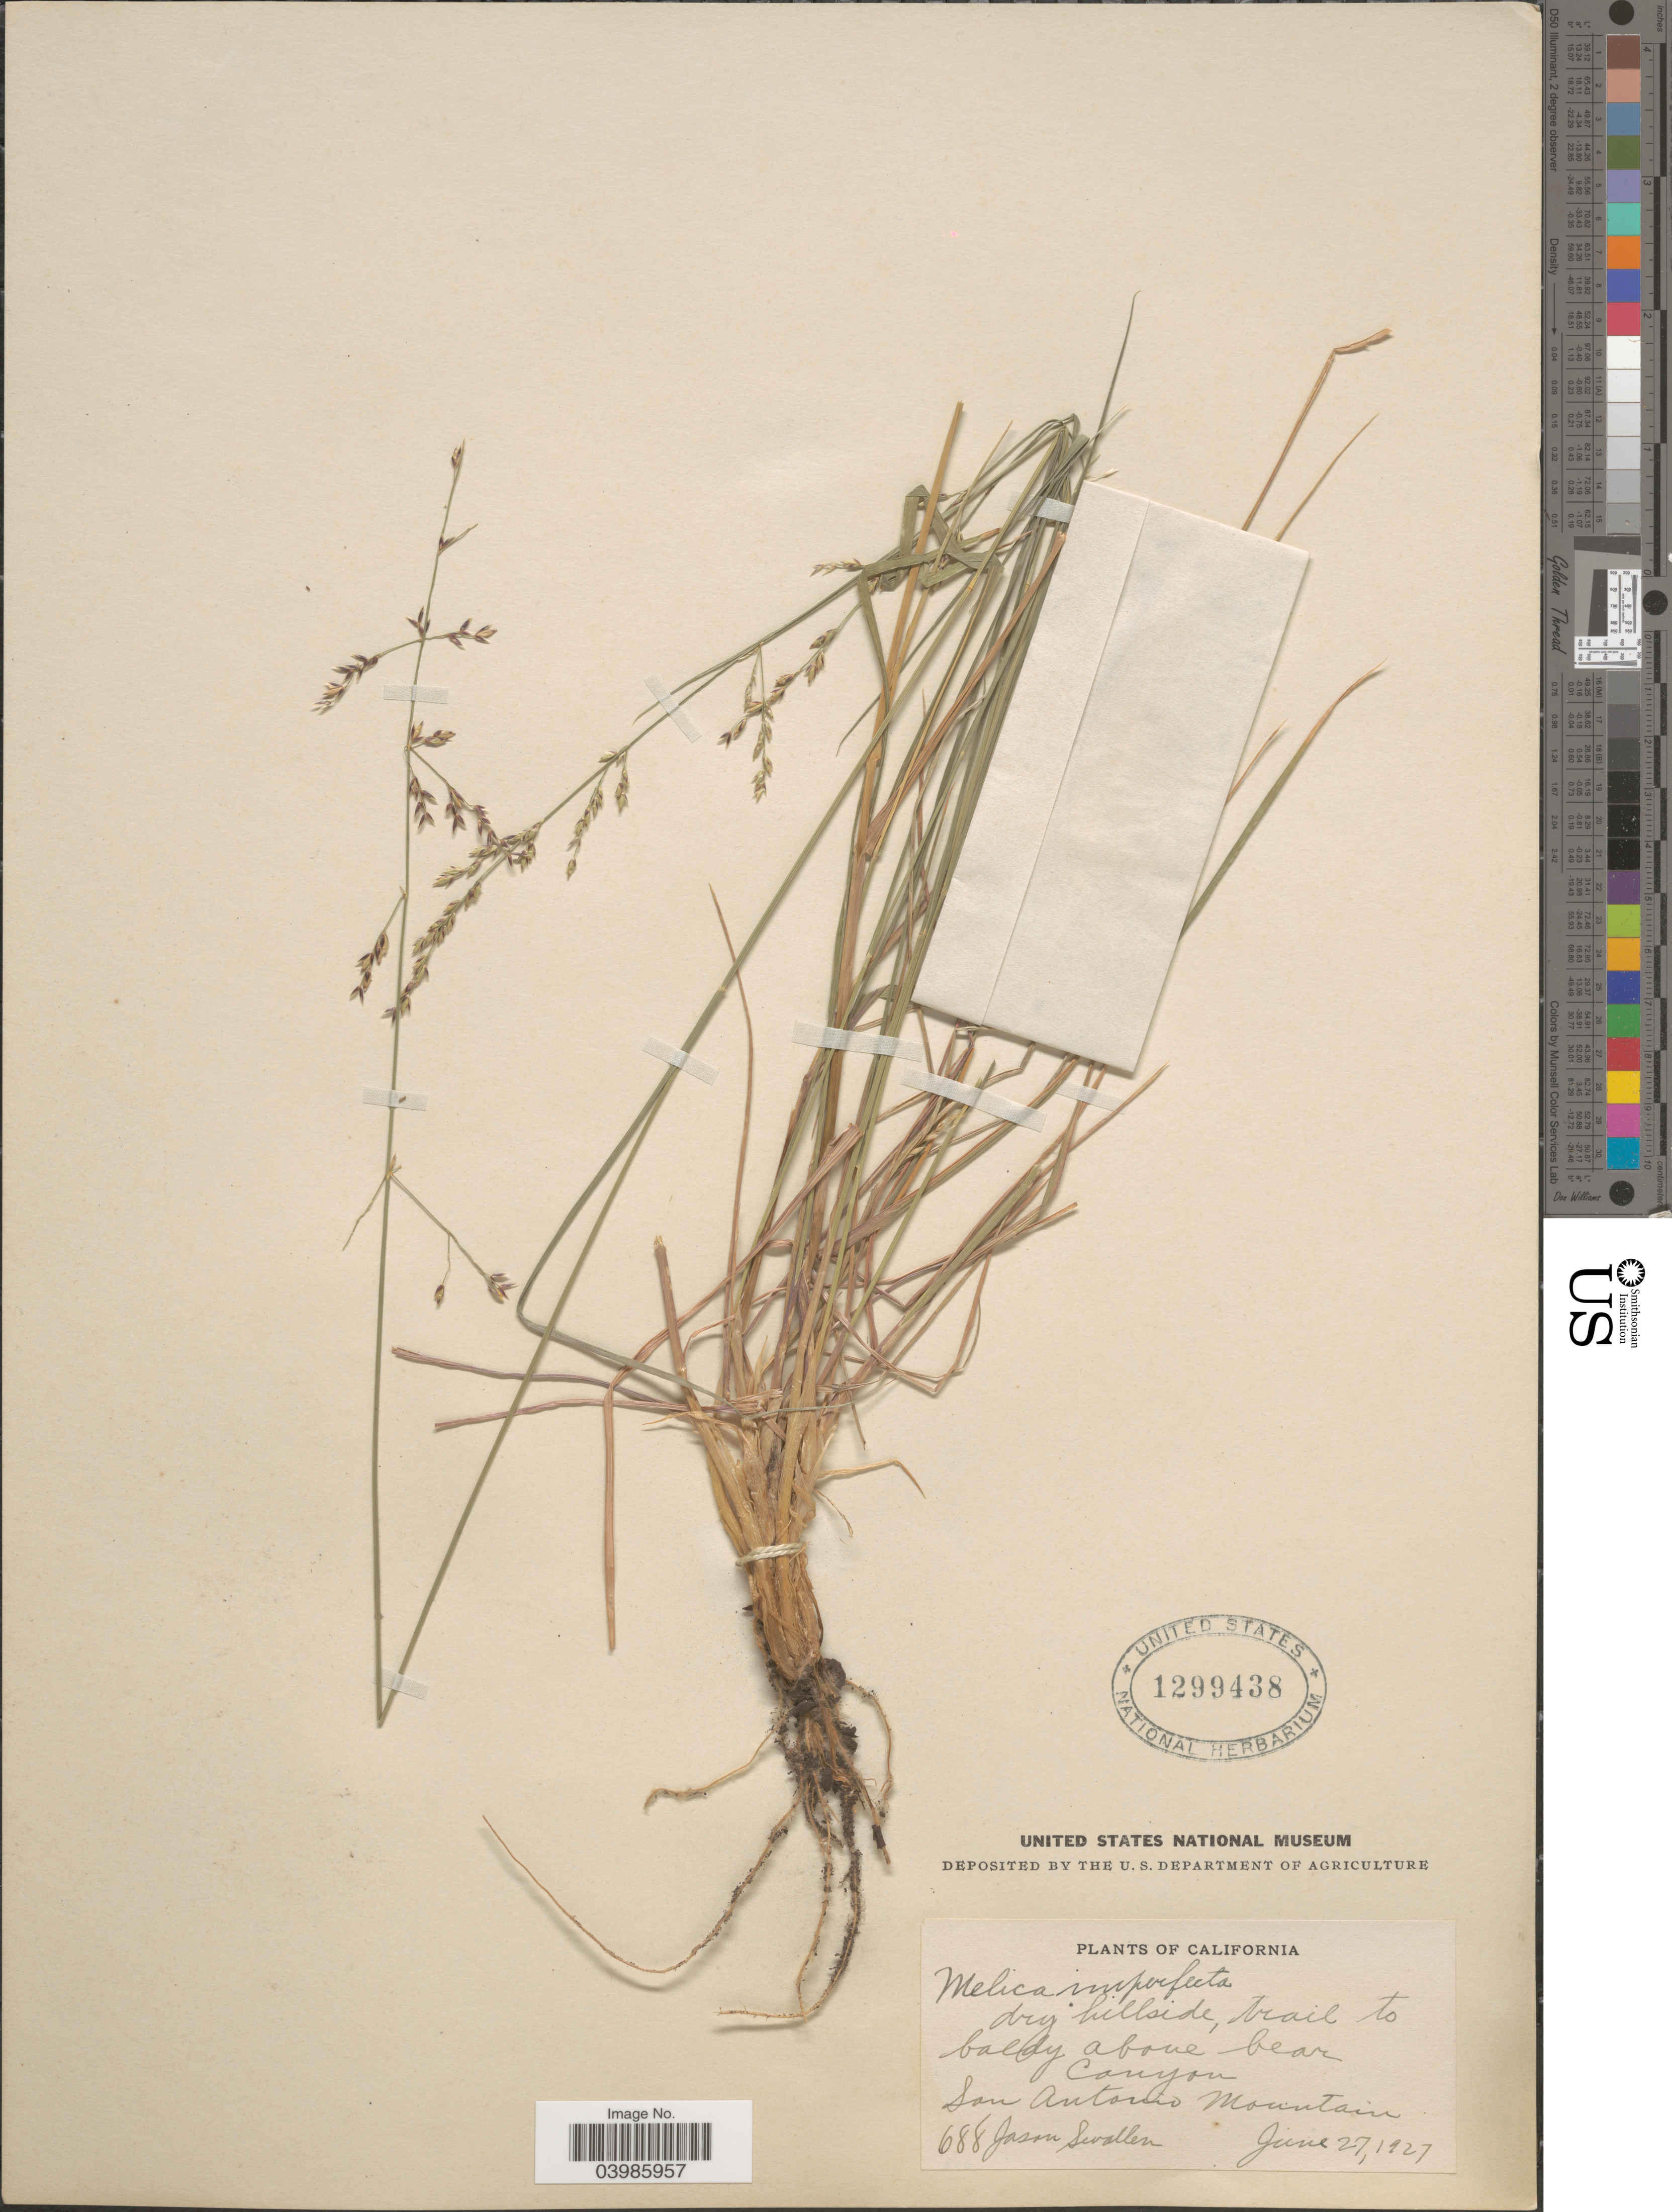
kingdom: Plantae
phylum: Tracheophyta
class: Liliopsida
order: Poales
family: Poaceae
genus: Melica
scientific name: Melica imperfecta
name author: Trin.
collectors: J. R. Swallen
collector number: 688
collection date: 1927-06-27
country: United States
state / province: California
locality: Dry hillside, trail to baldy above bear Canyon. San Antonio Mountain.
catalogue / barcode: US 1299438